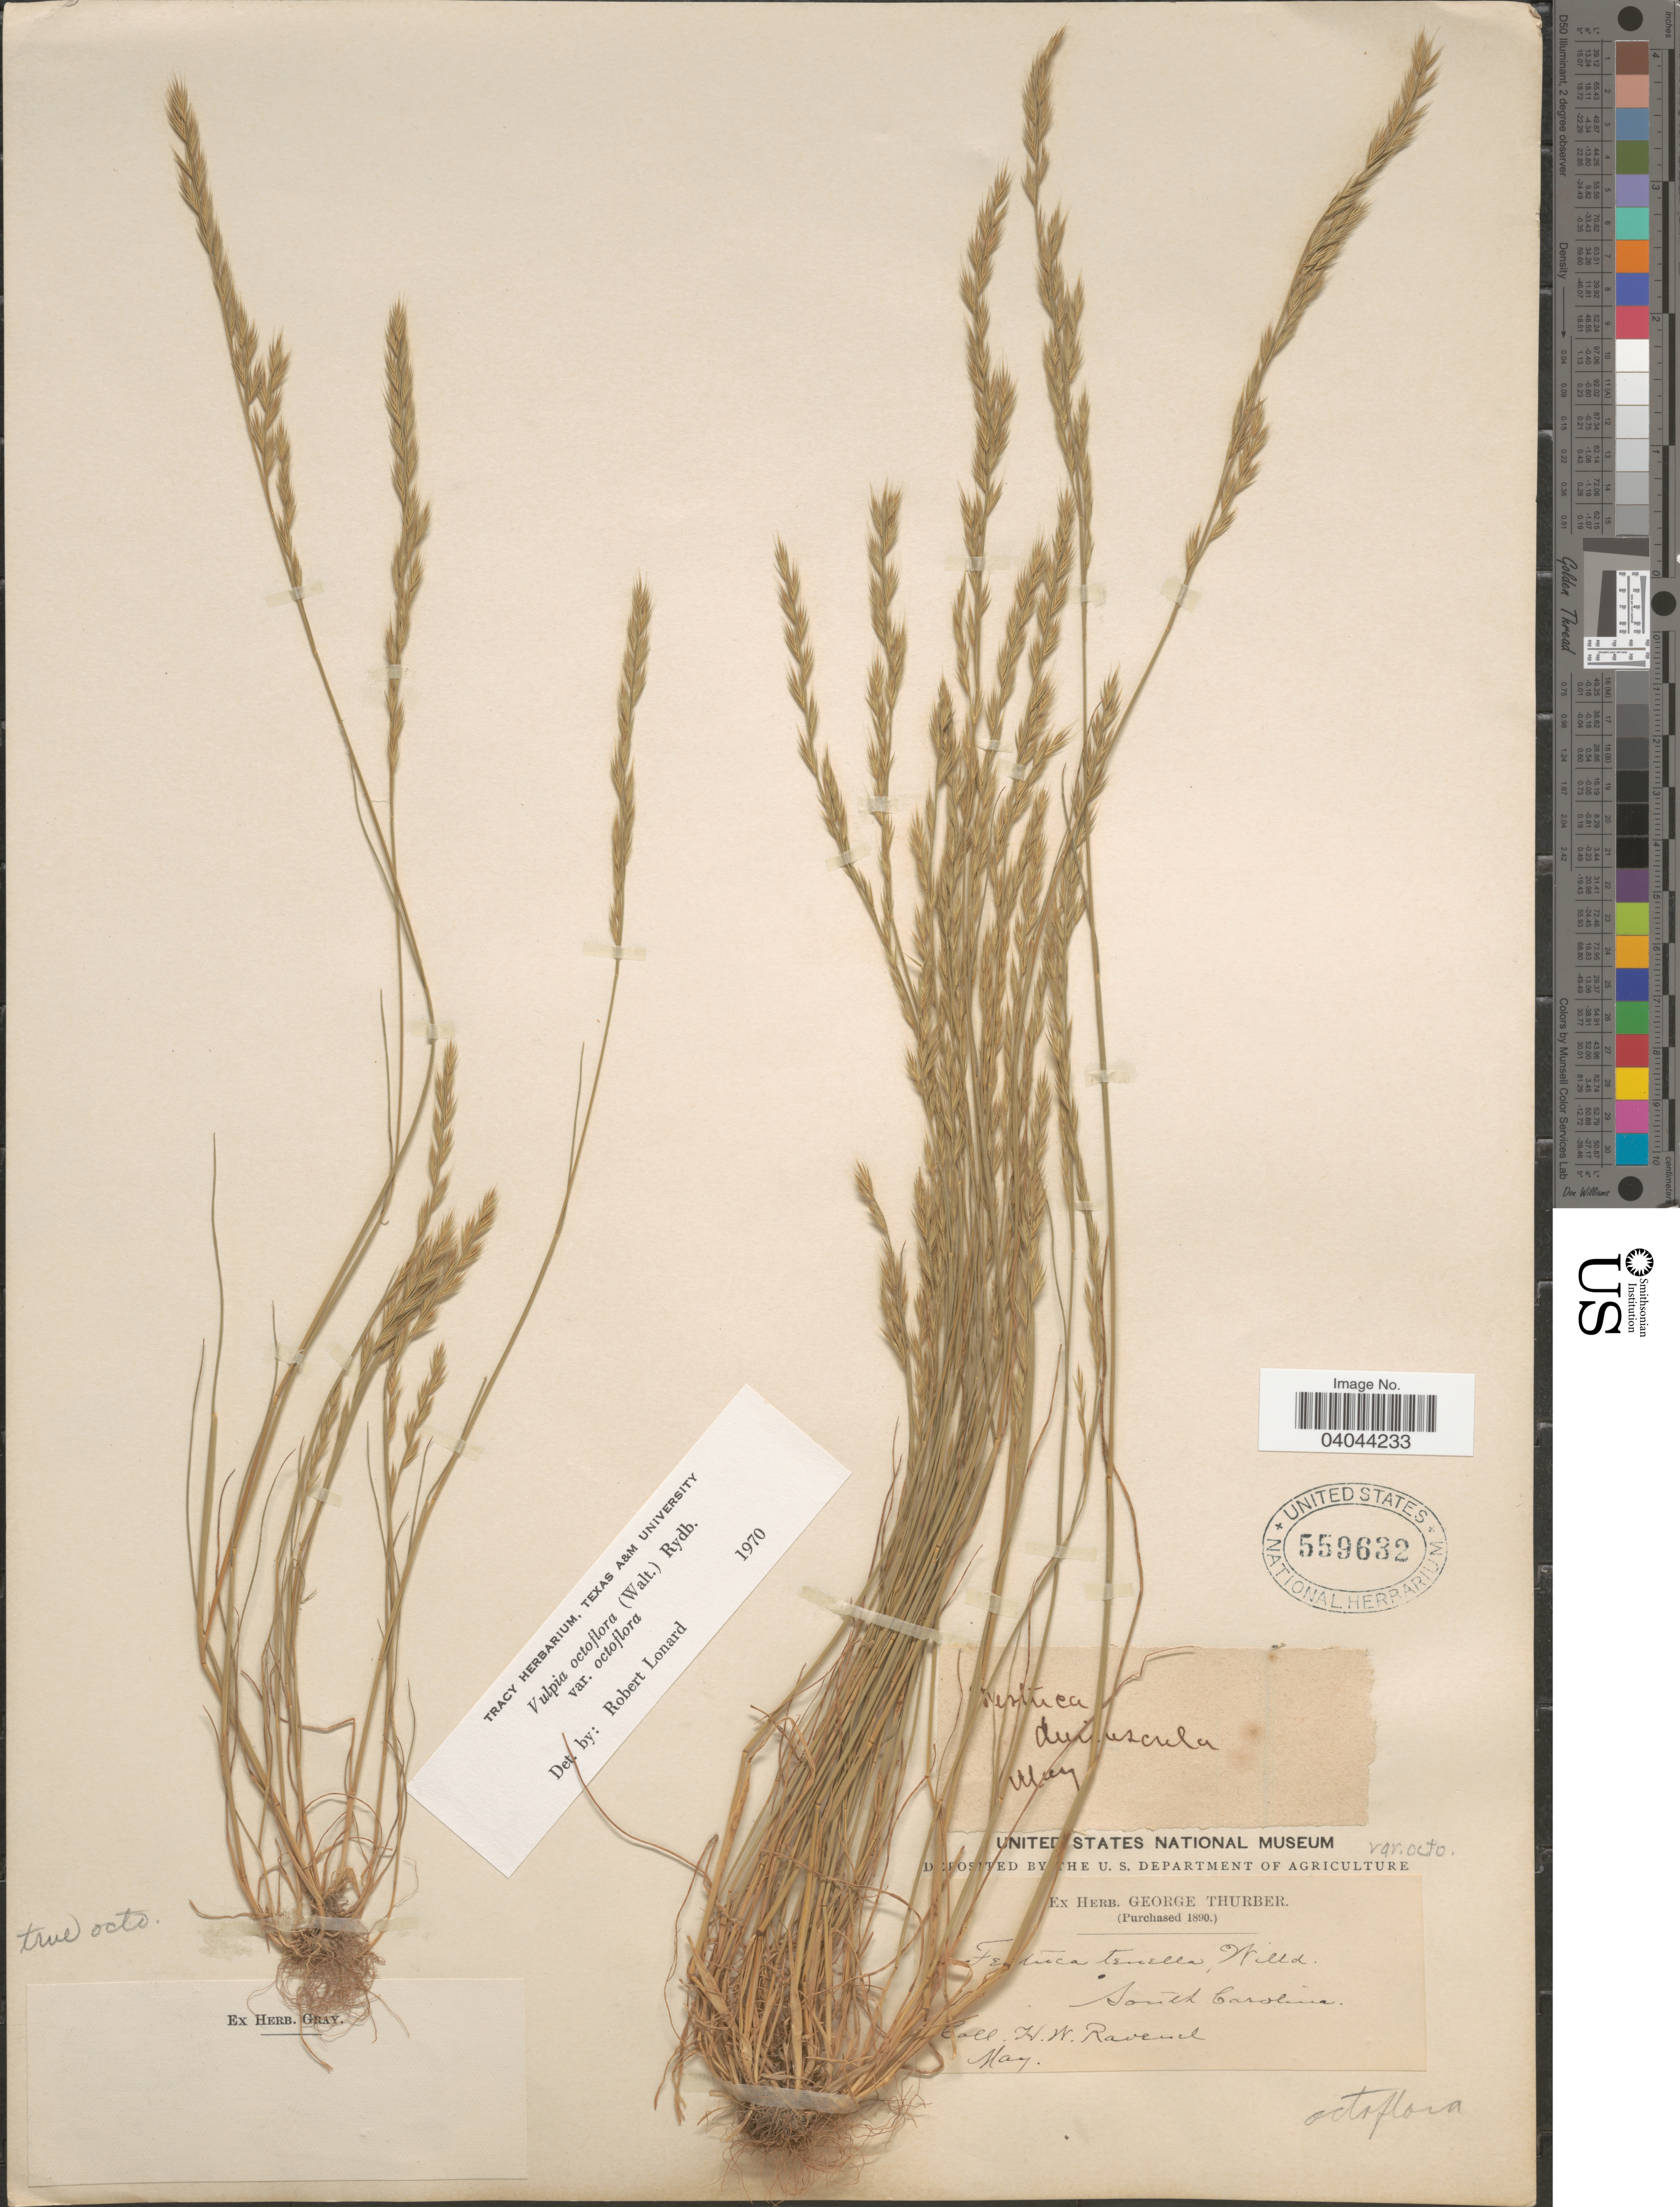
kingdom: Plantae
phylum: Tracheophyta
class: Liliopsida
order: Poales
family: Poaceae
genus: Festuca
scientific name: Festuca octoflora var. octoflora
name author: Walter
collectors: H. Ravenel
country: United States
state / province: South Carolina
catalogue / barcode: US 559632